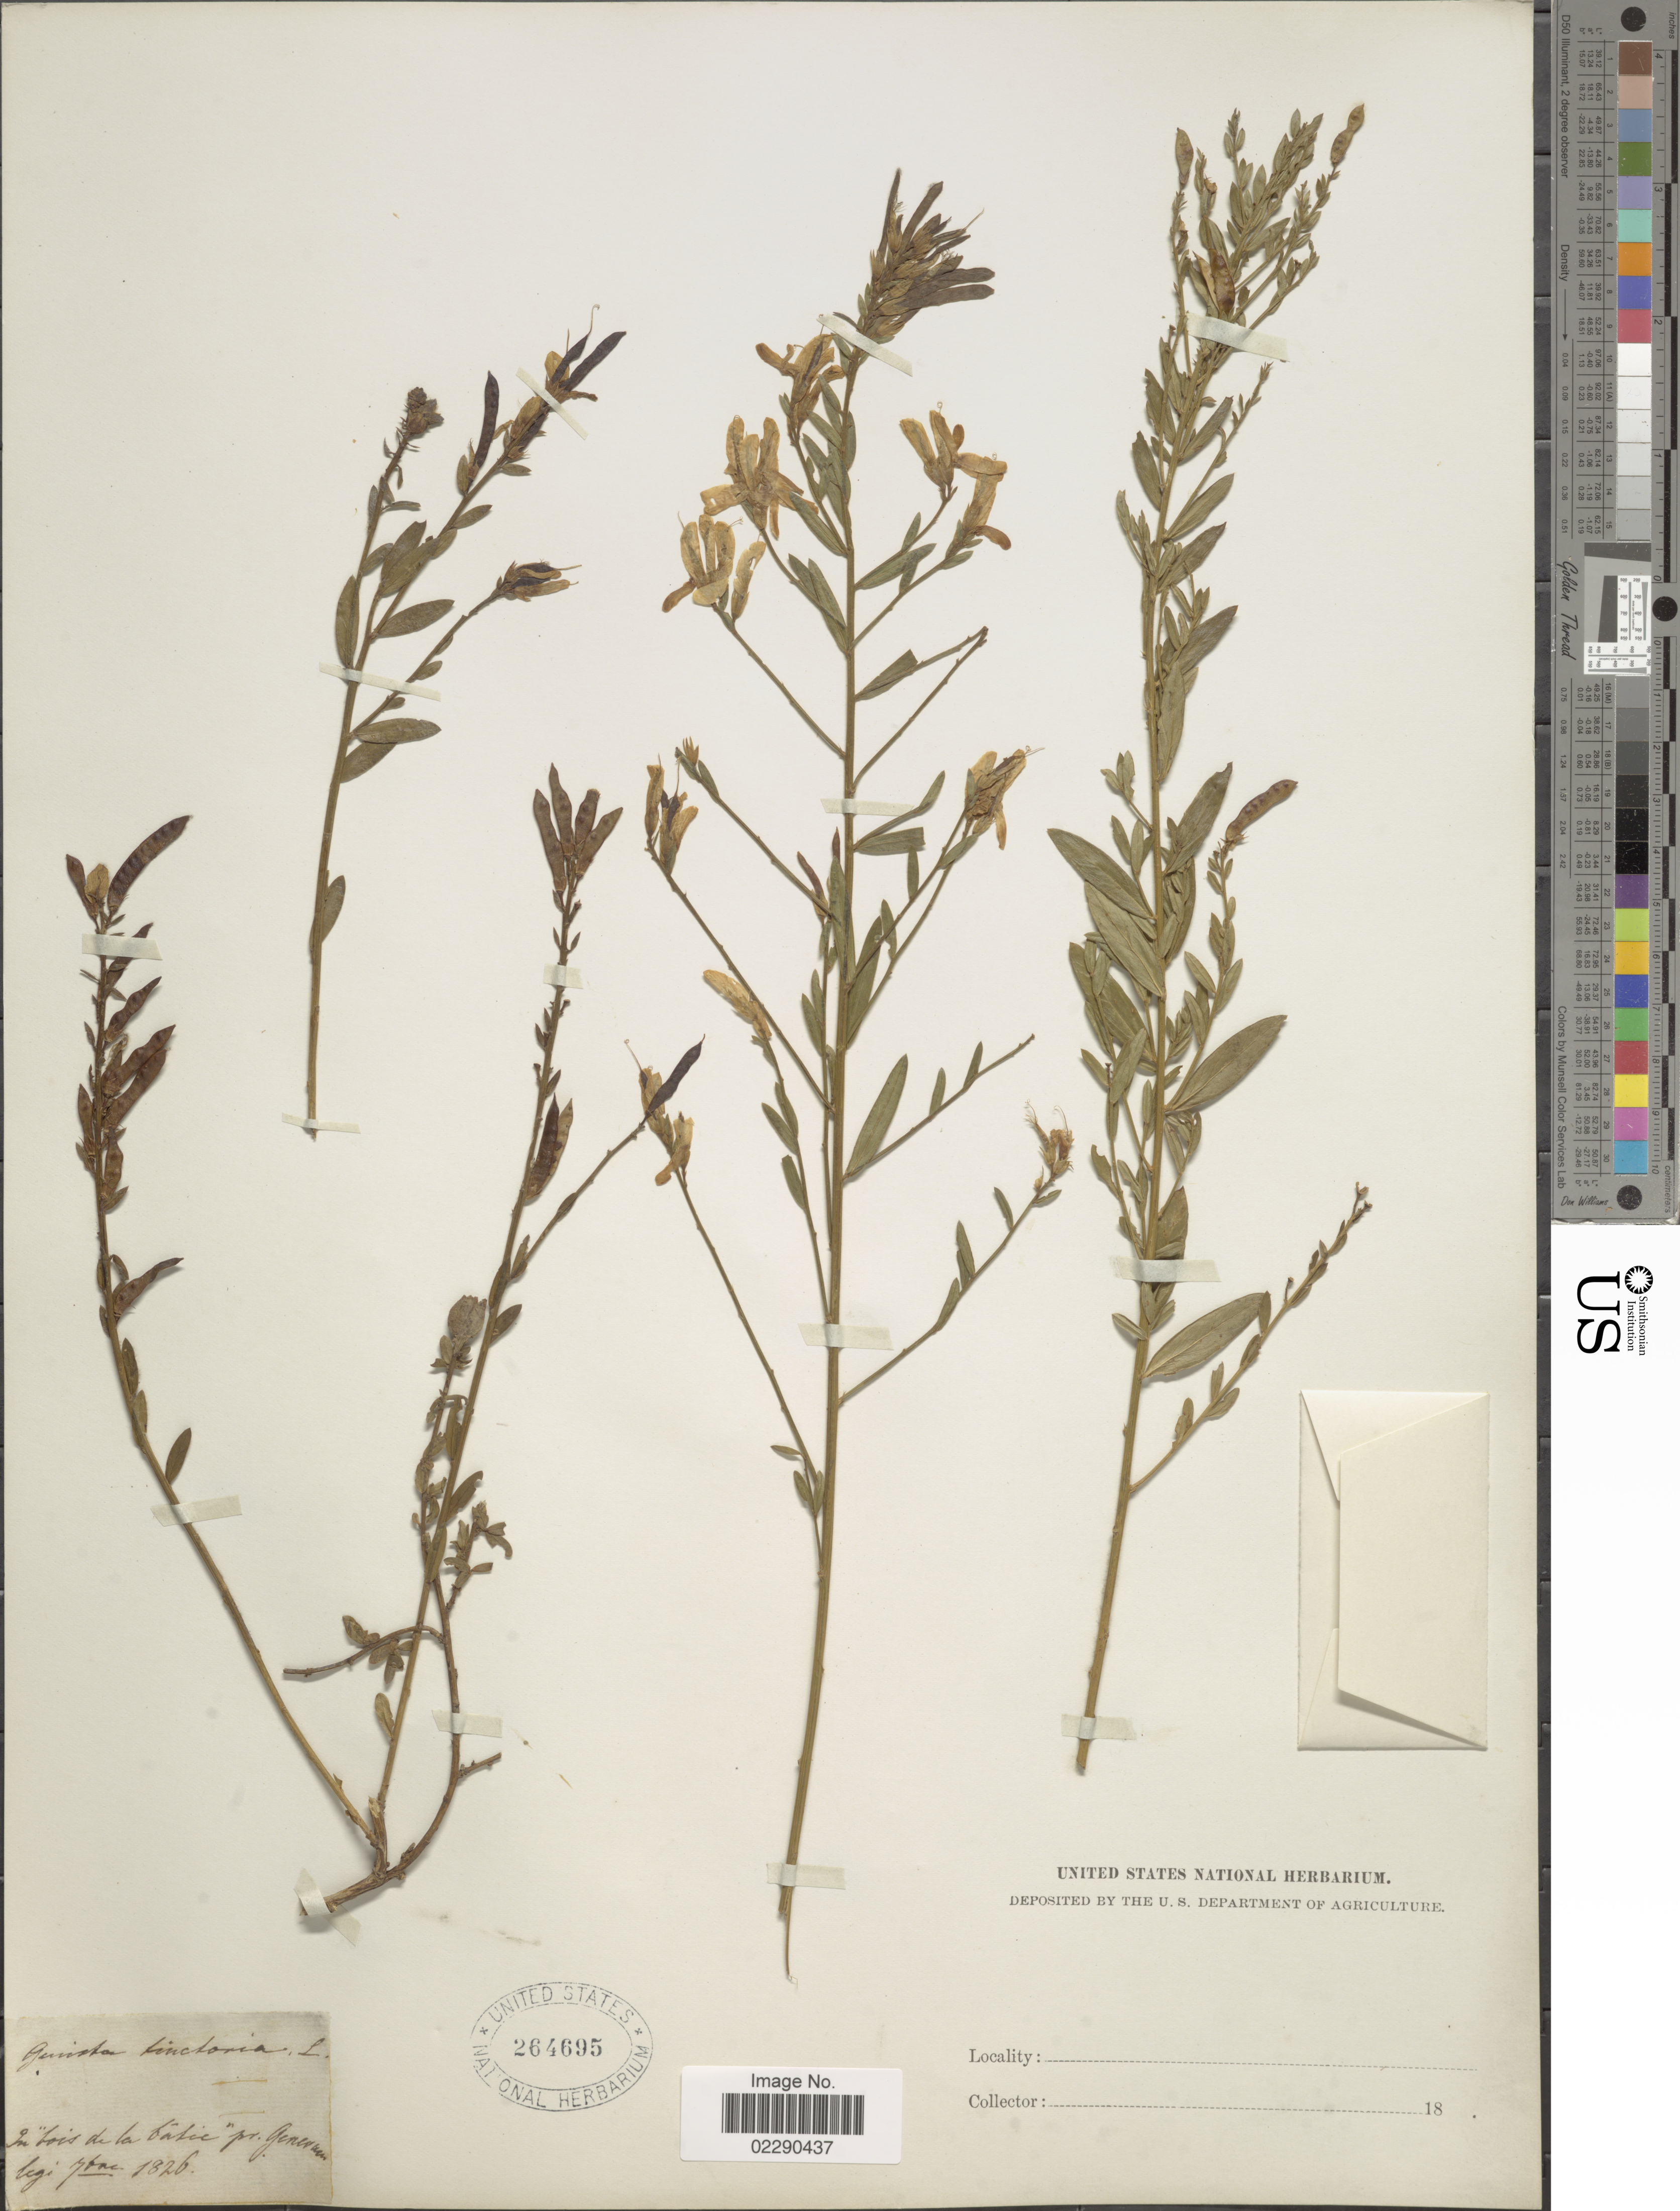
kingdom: Plantae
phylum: Tracheophyta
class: Magnoliopsida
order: Fabales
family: Fabaceae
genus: Genista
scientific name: Genista tinctoria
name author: L.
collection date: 1826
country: Switzerland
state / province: Genève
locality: Pr. Genevam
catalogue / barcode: US 264695